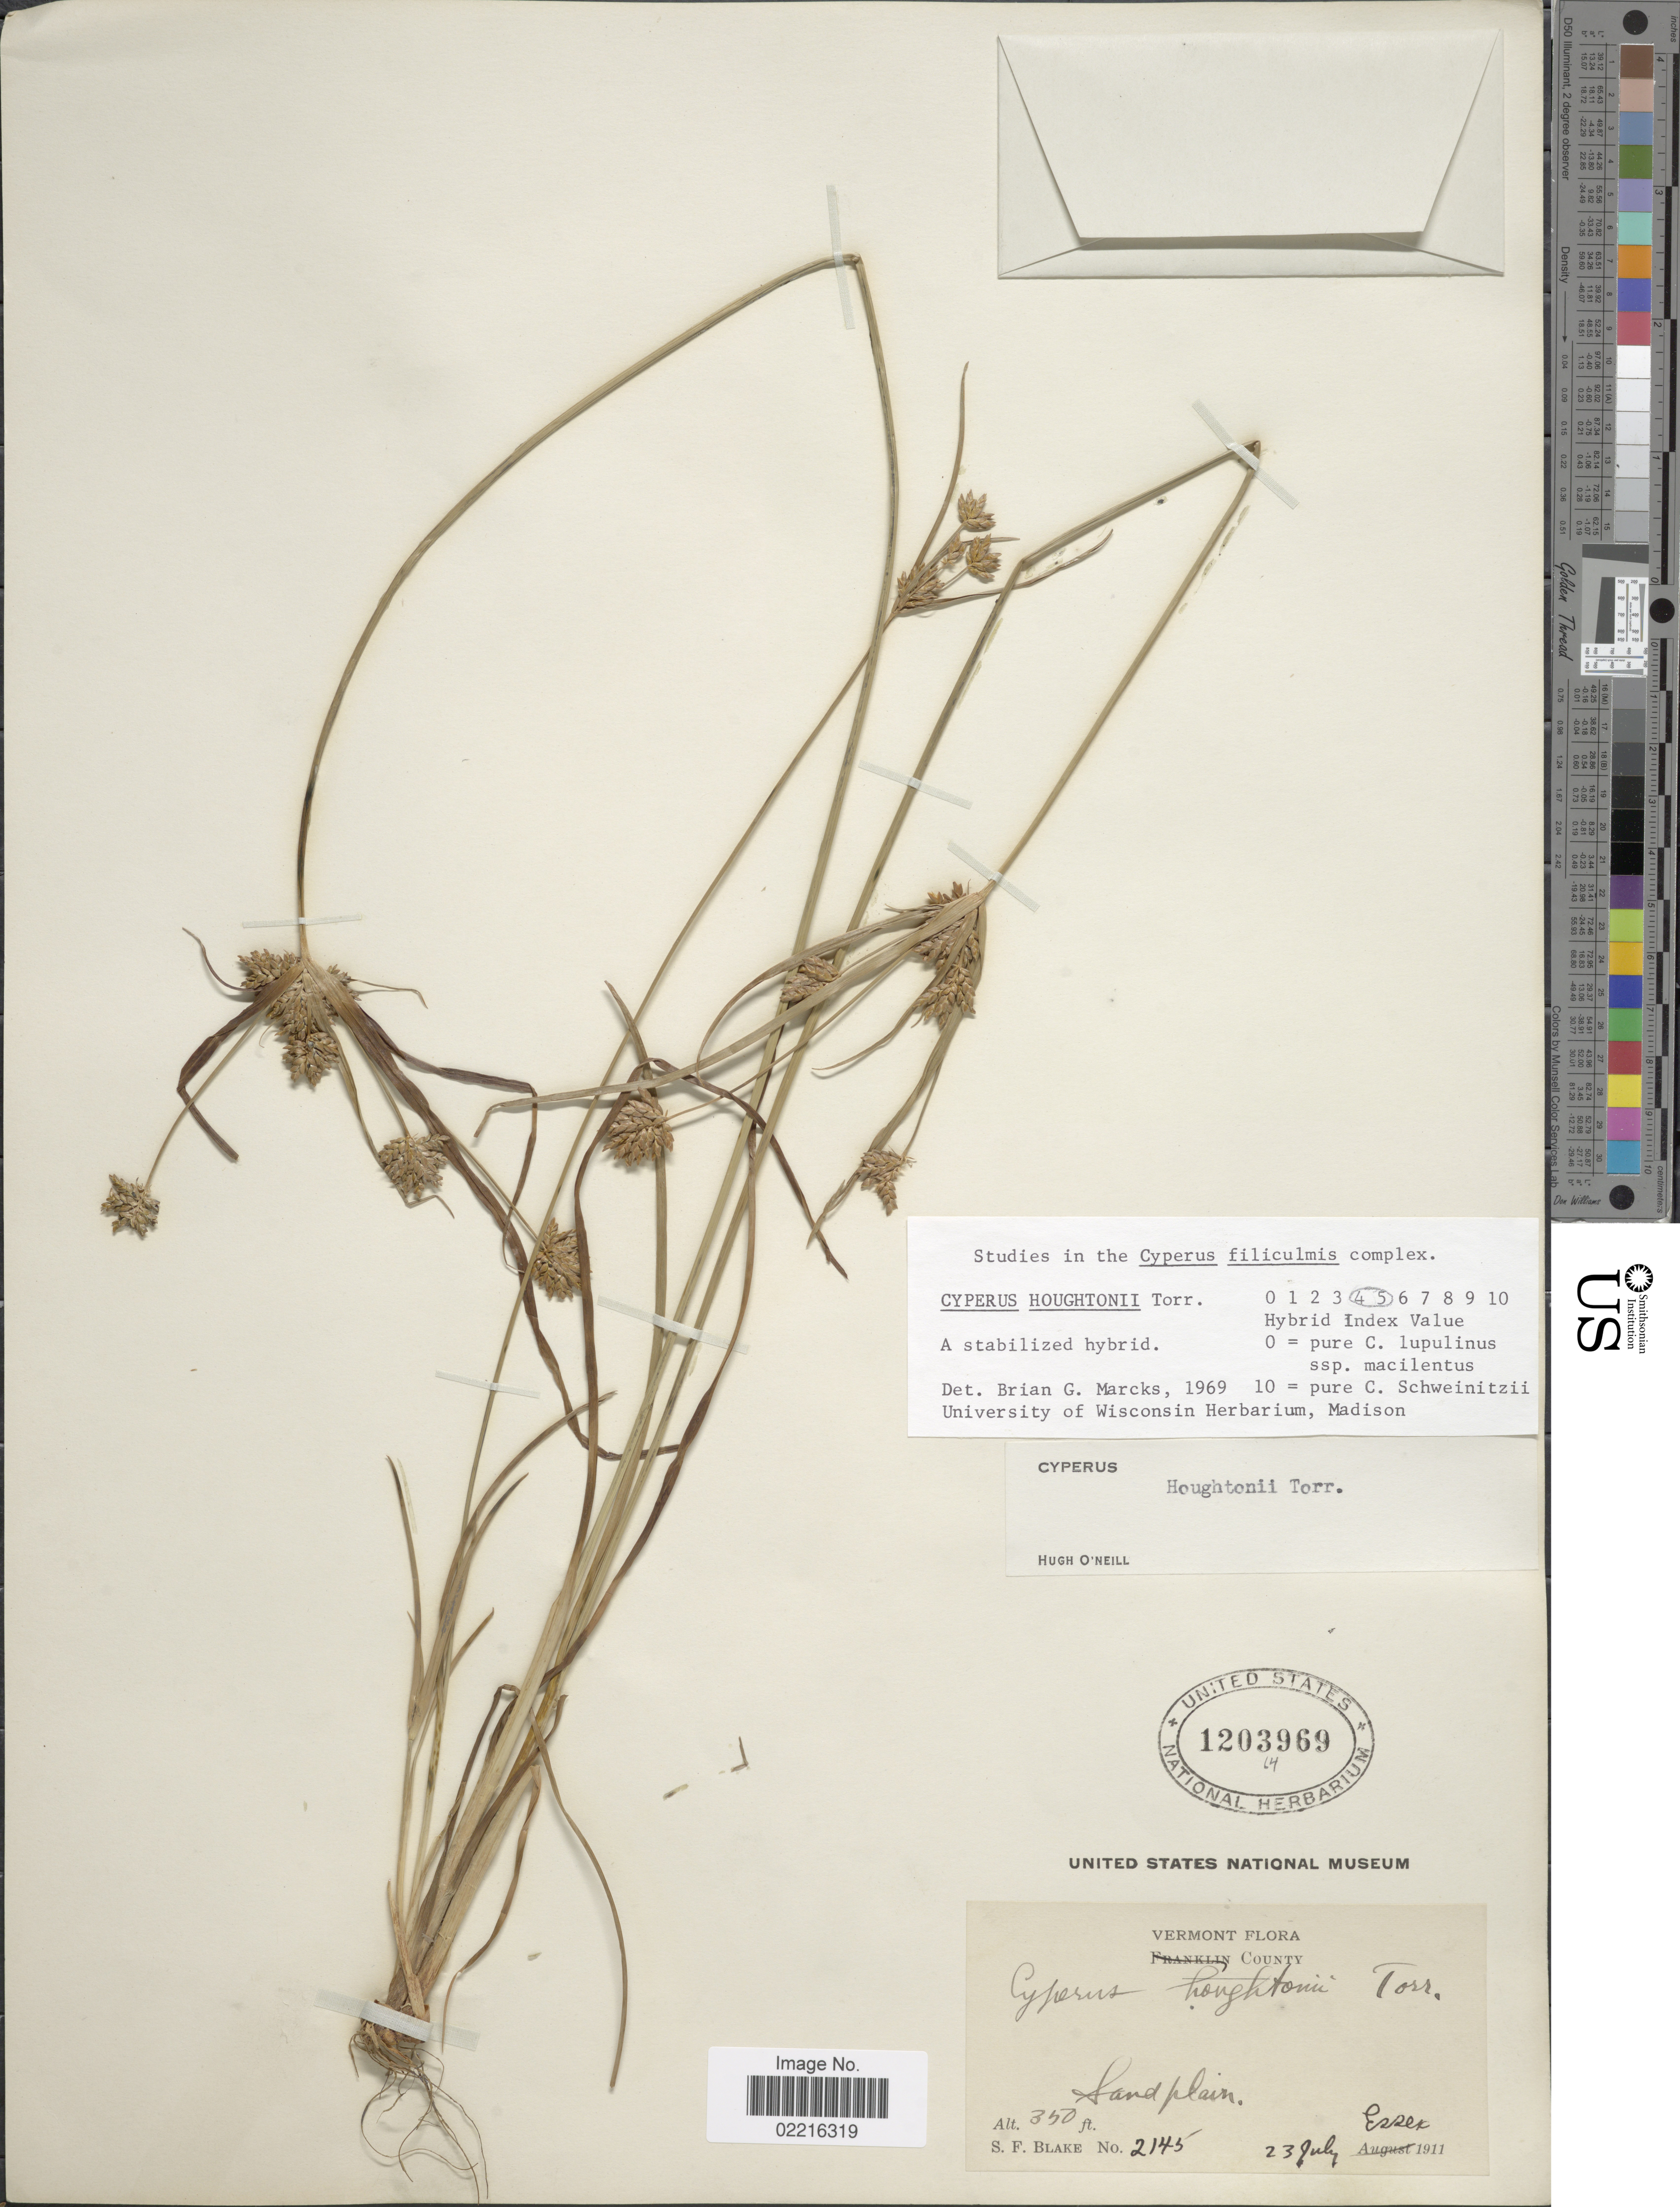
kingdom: Plantae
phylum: Tracheophyta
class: Liliopsida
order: Poales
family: Cyperaceae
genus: Cyperus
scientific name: Cyperus houghtonii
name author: Torr.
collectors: S. Blake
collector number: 2145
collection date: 1911-07-23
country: United States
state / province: Vermont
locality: Essex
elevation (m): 107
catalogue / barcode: US 1203969